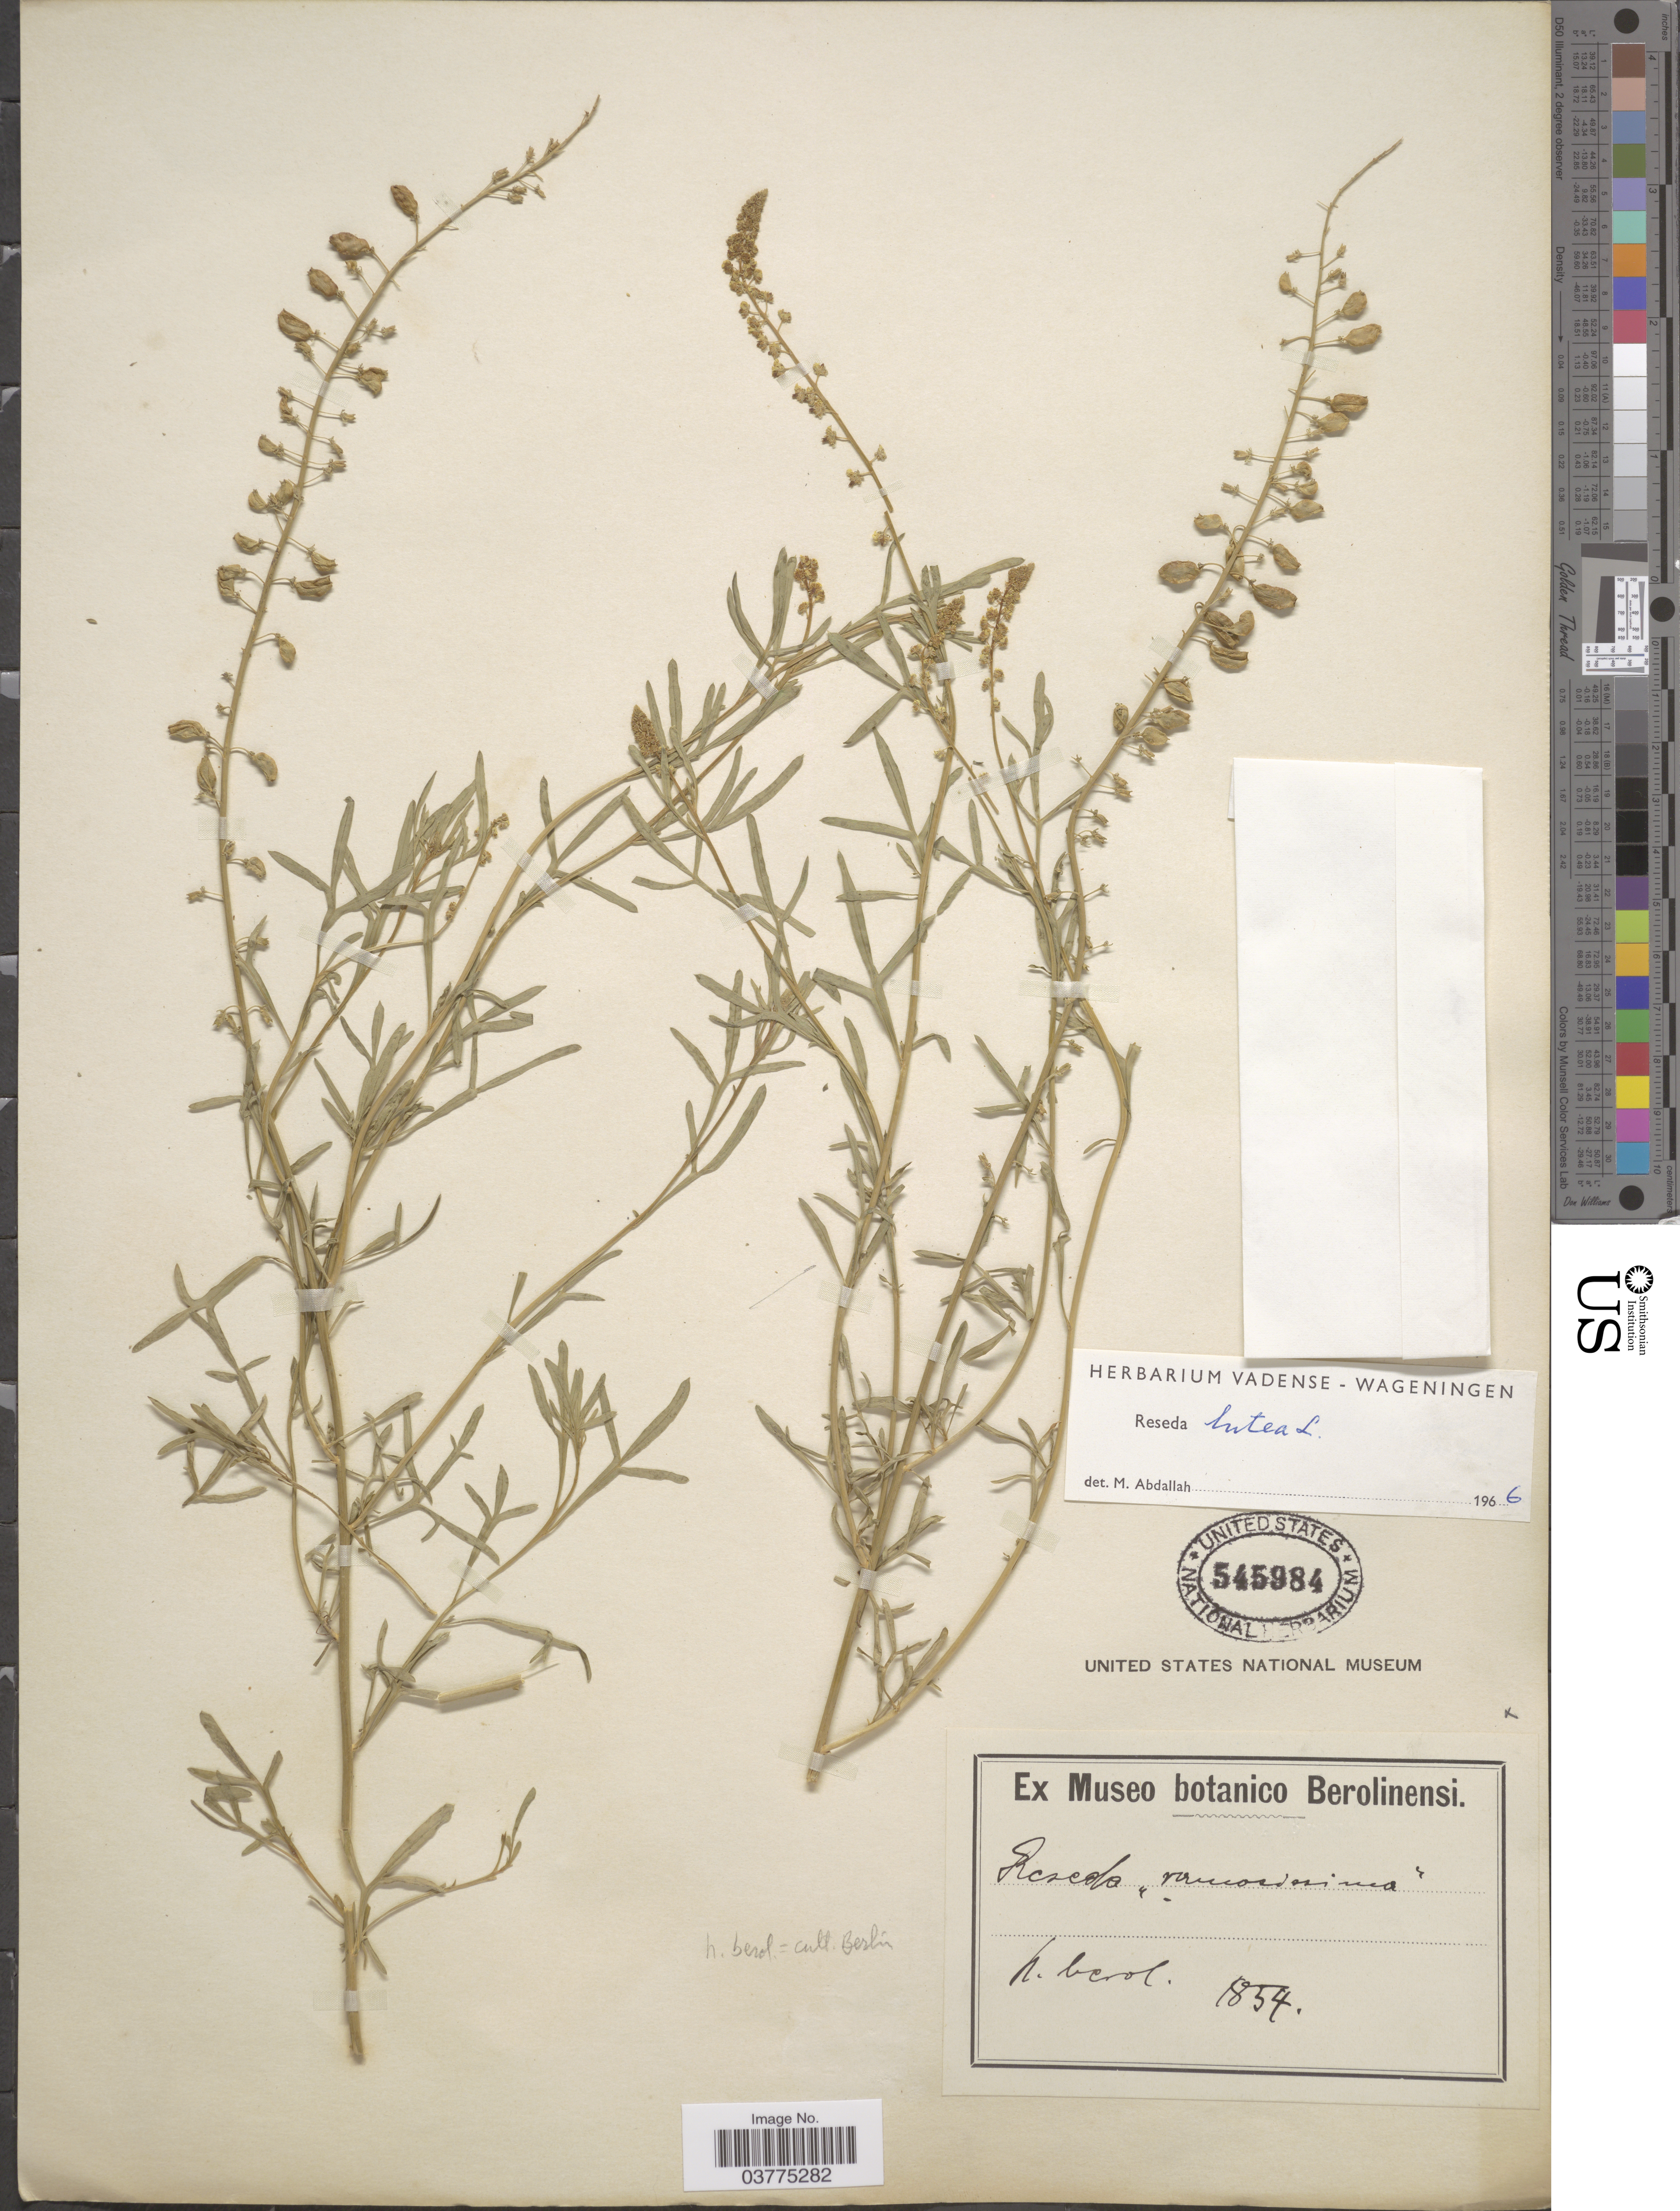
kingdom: Plantae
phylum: Tracheophyta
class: Magnoliopsida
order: Brassicales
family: Resedaceae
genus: Reseda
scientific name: Reseda lutea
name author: L.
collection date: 1854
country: Germany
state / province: Berlin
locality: H. Berol = cult. Berlin.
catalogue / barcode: US 545984